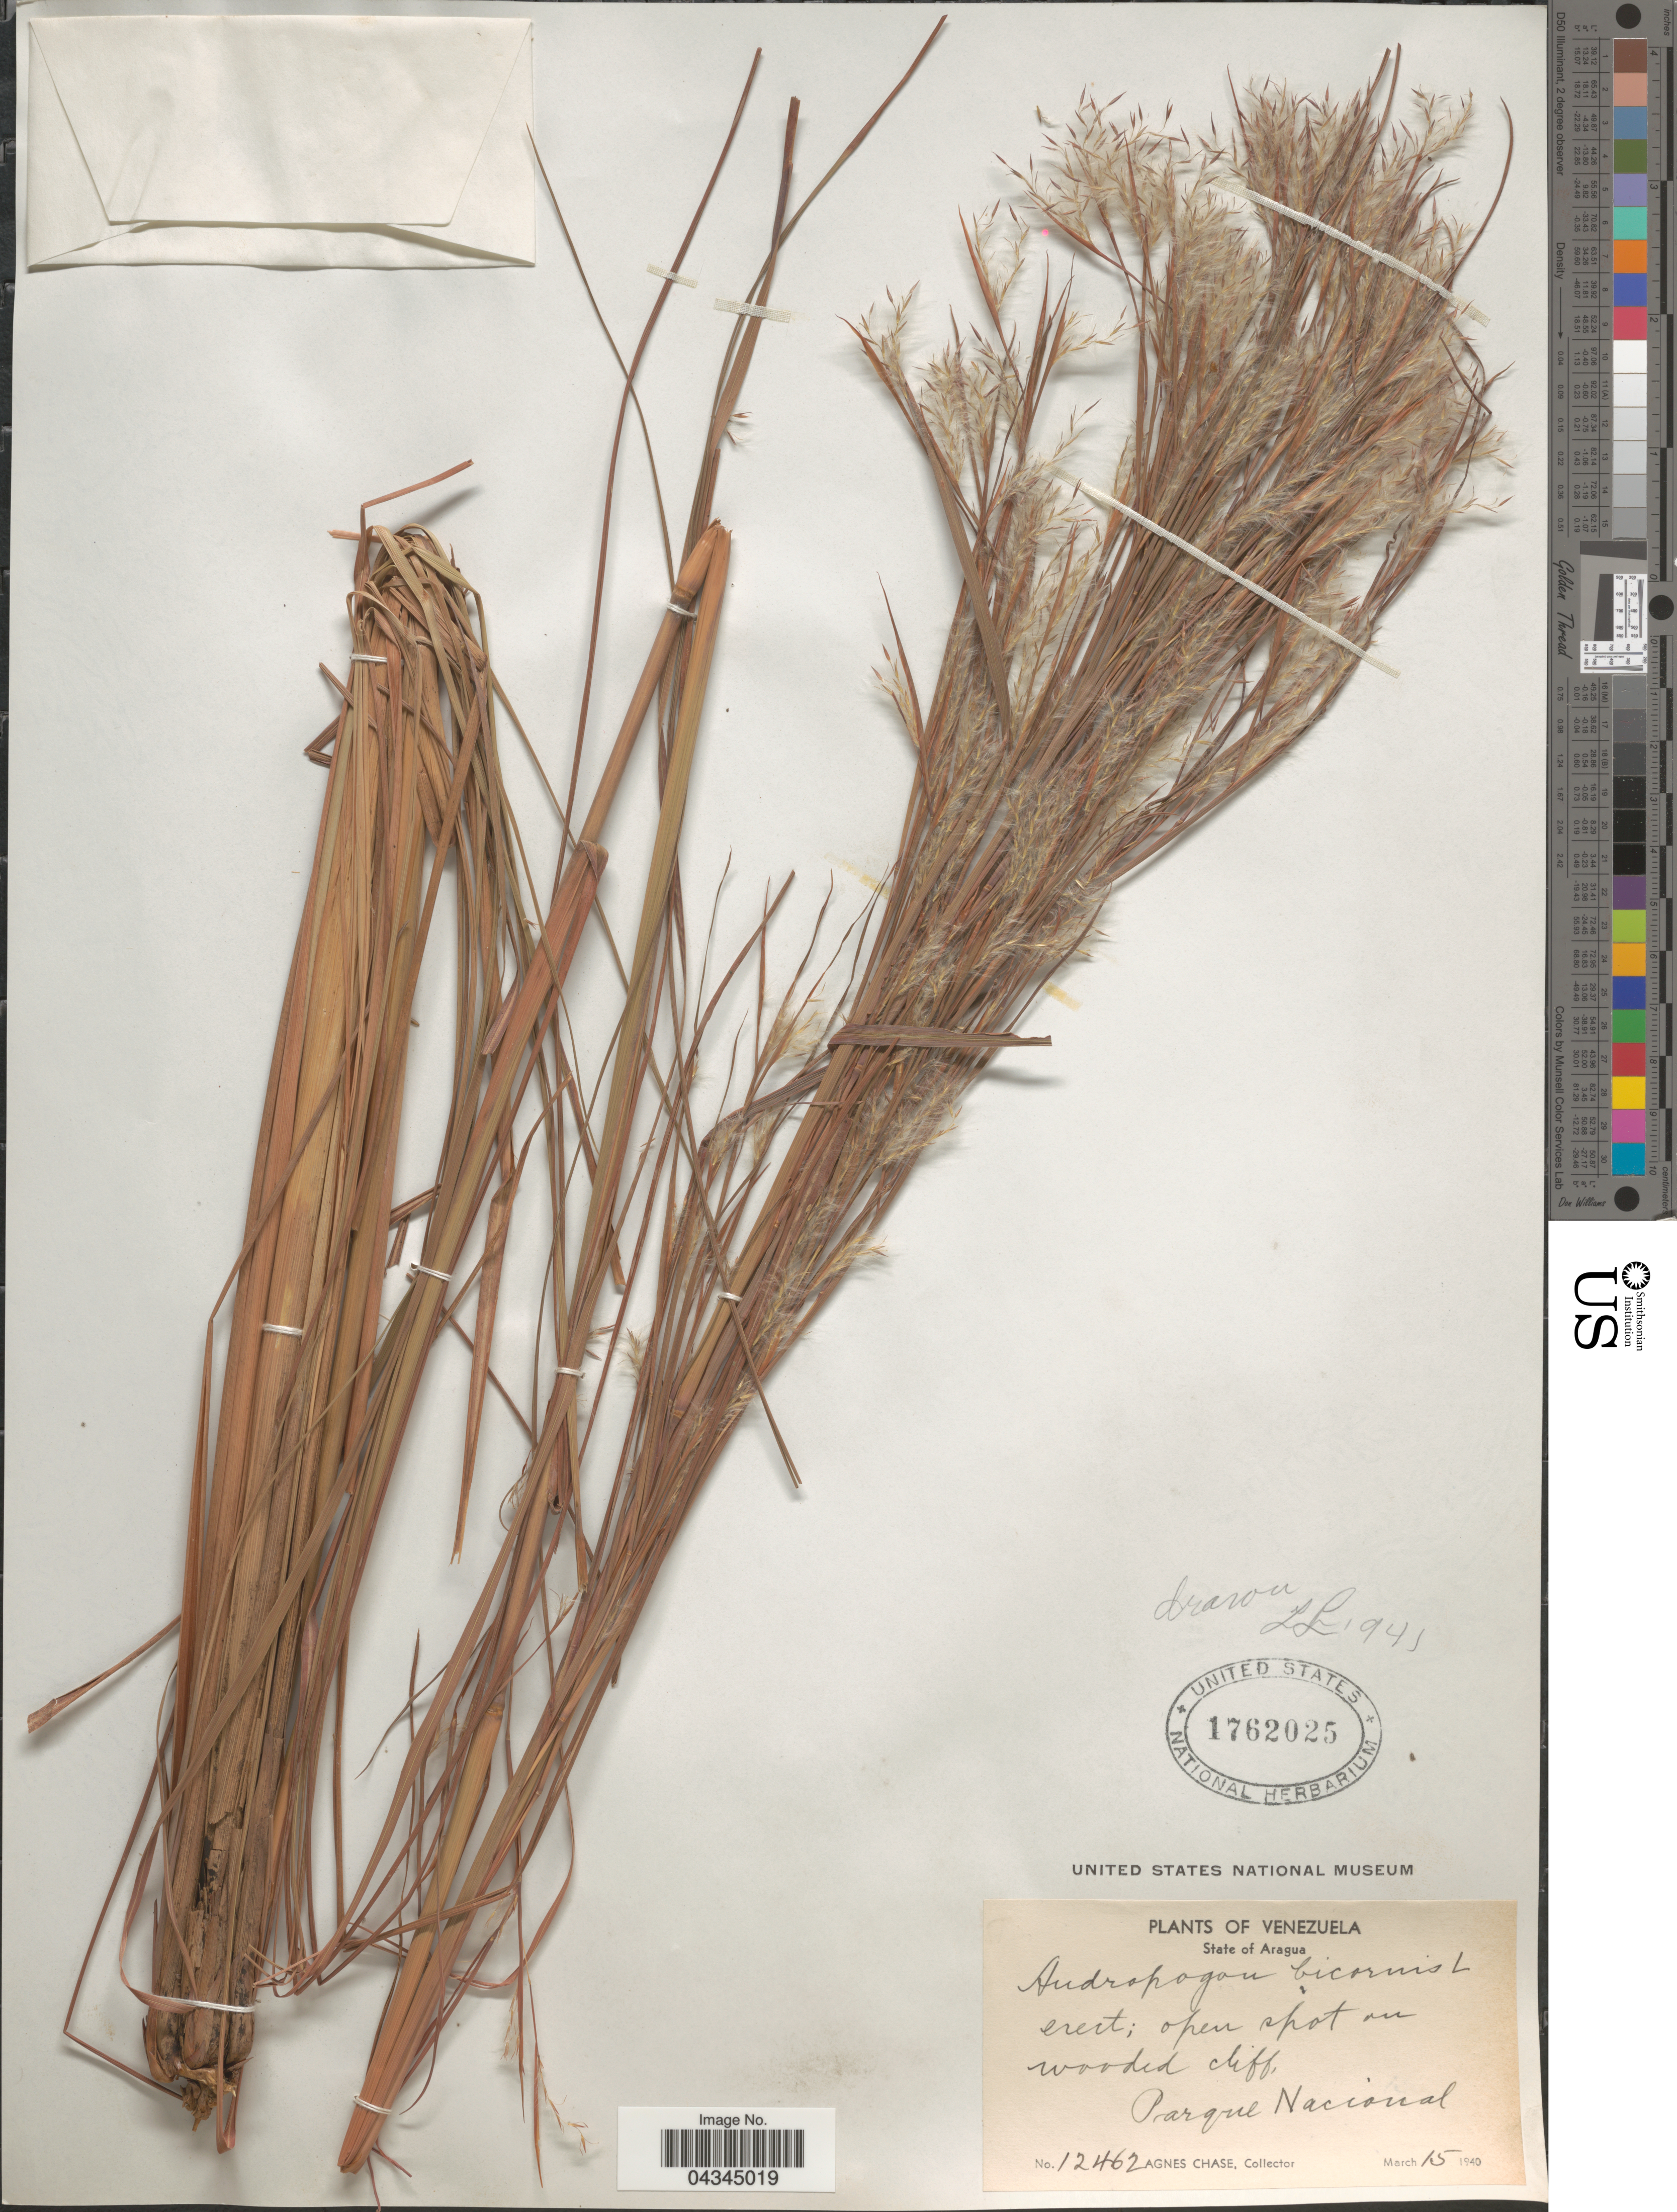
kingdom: Plantae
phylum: Tracheophyta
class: Liliopsida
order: Poales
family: Poaceae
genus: Andropogon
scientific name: Andropogon bicornis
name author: L.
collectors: A. Chase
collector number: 12462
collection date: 1940-03-15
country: Venezuela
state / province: Aragua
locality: Parque Nacional.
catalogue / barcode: US 1762025